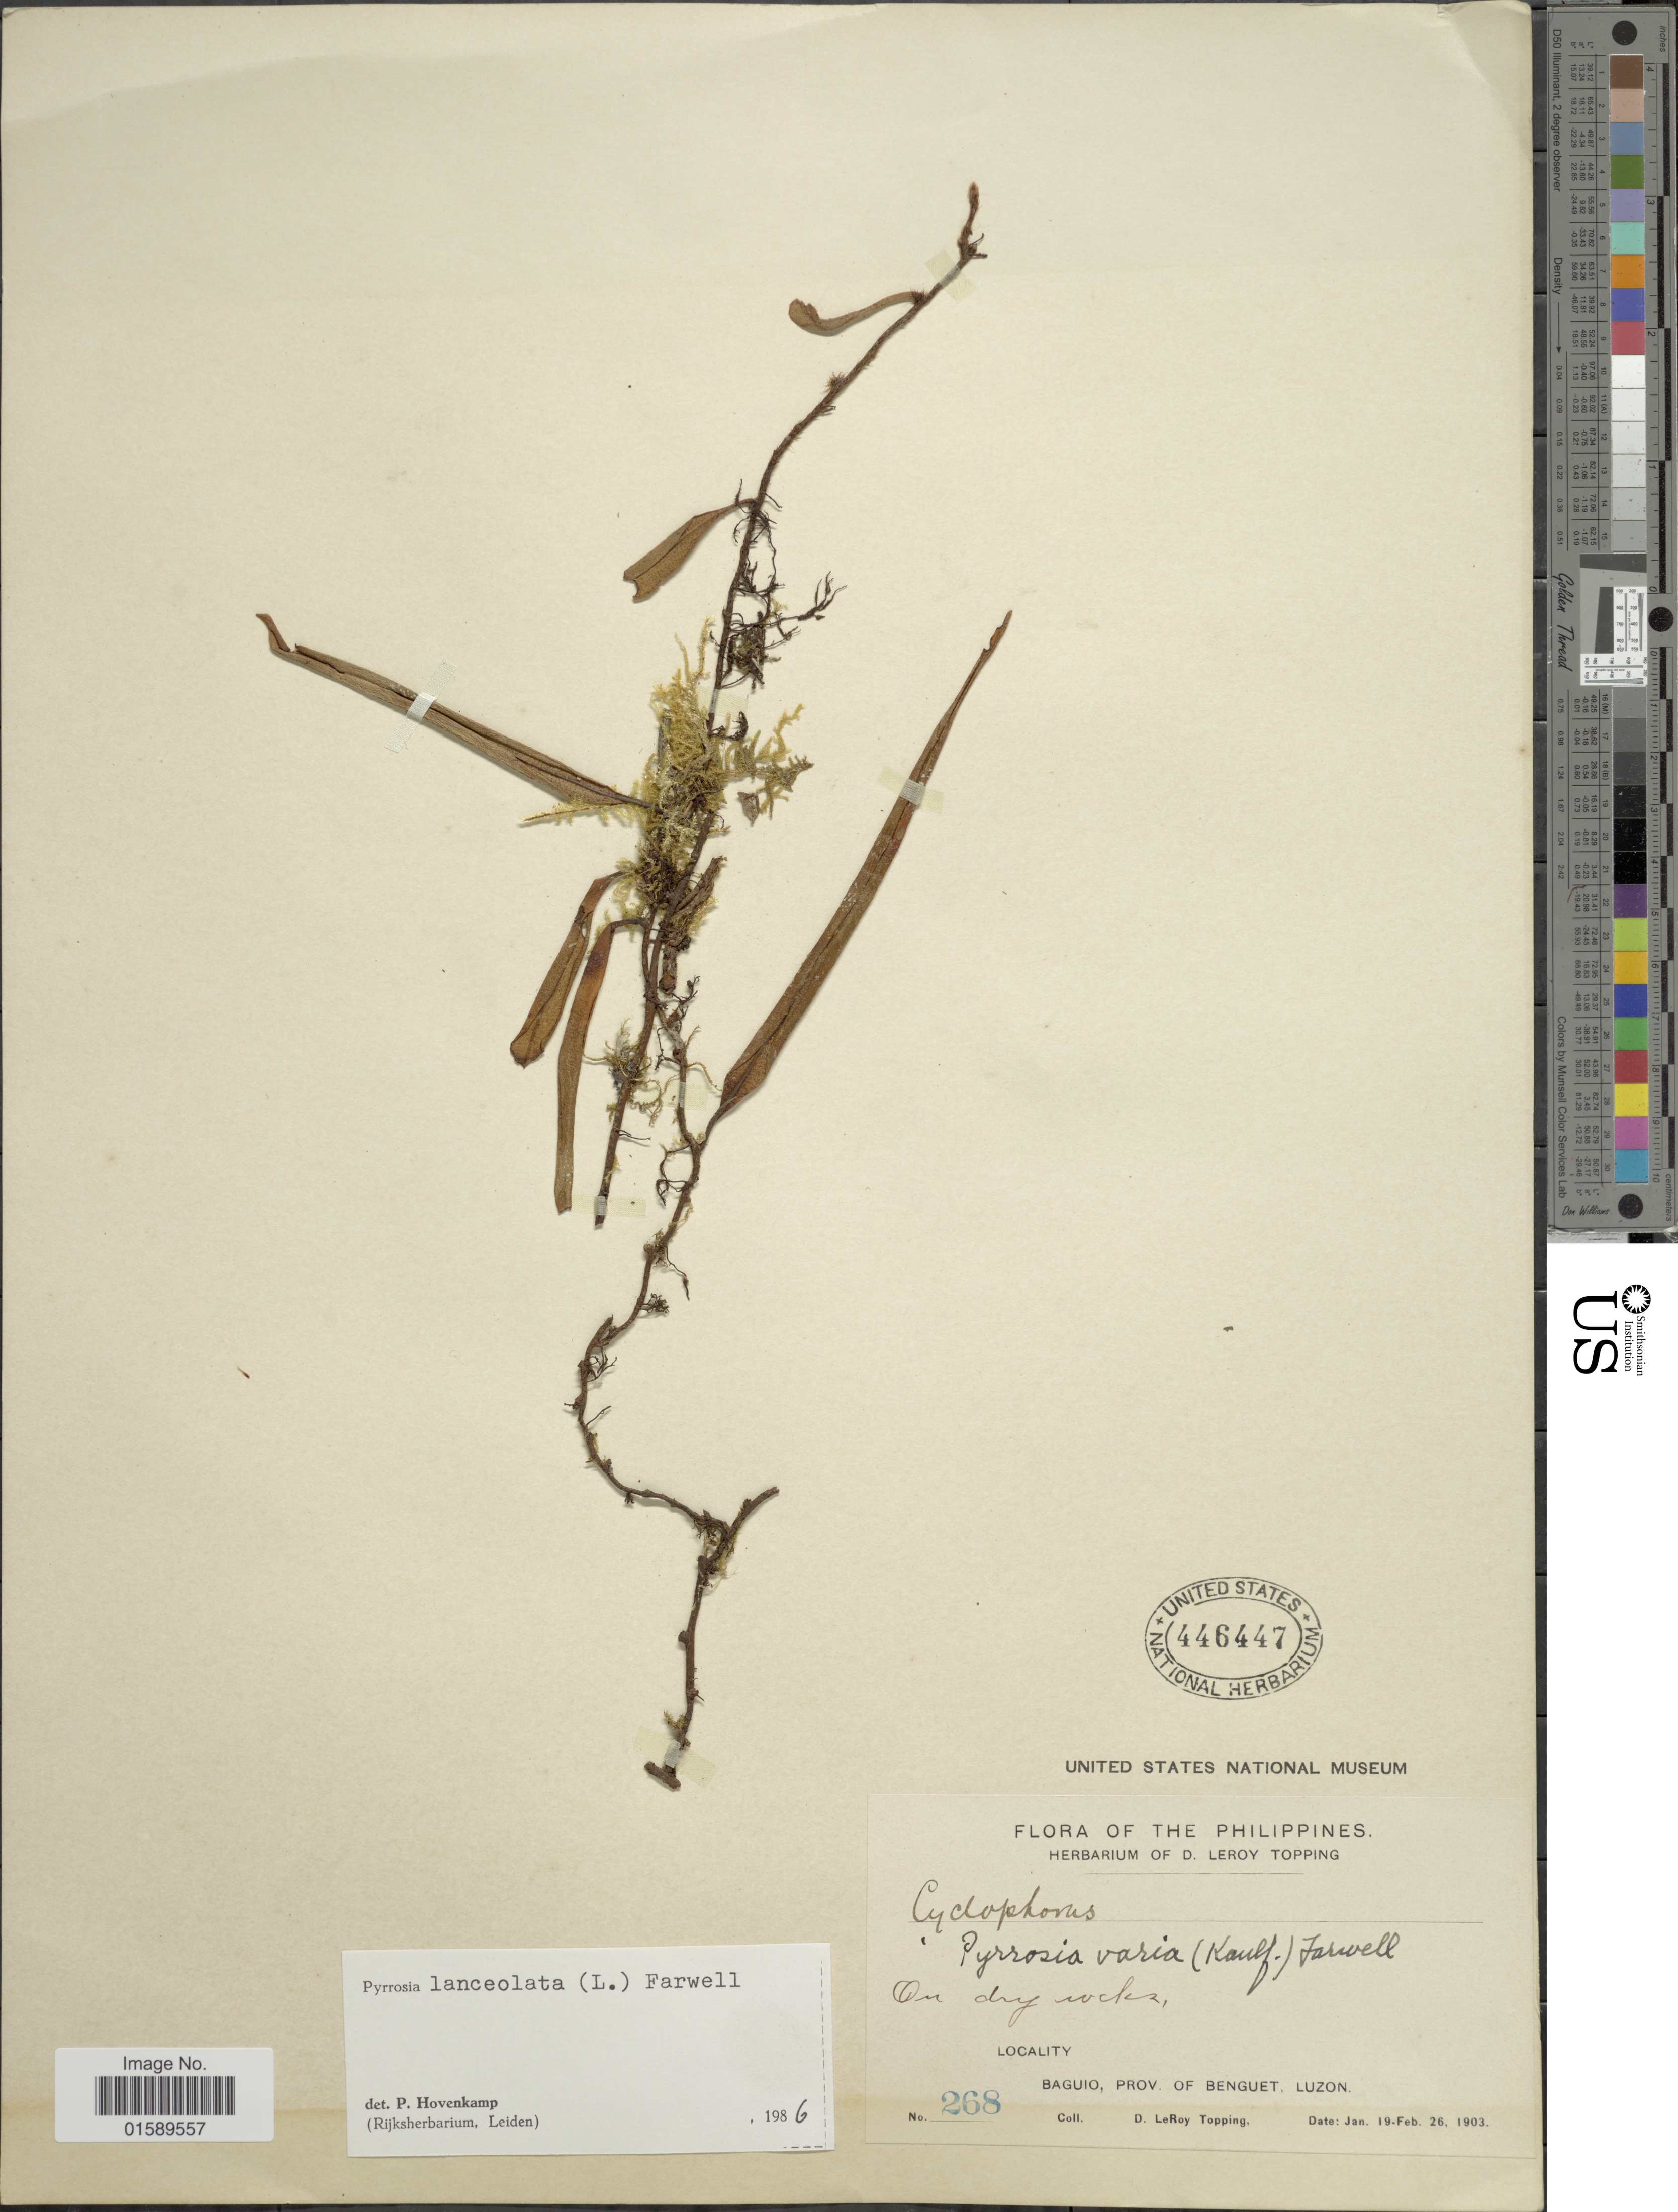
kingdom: Plantae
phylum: Tracheophyta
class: Polypodiopsida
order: Polypodiales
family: Polypodiaceae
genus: Pyrrosia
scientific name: Pyrrosia lanceolata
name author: (L.) Farw.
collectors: D. L. Topping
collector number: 268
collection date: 1903-01-19/1903-02-26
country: Philippines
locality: Baguio, Prov. Benguet, Luzon.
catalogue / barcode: US 446447